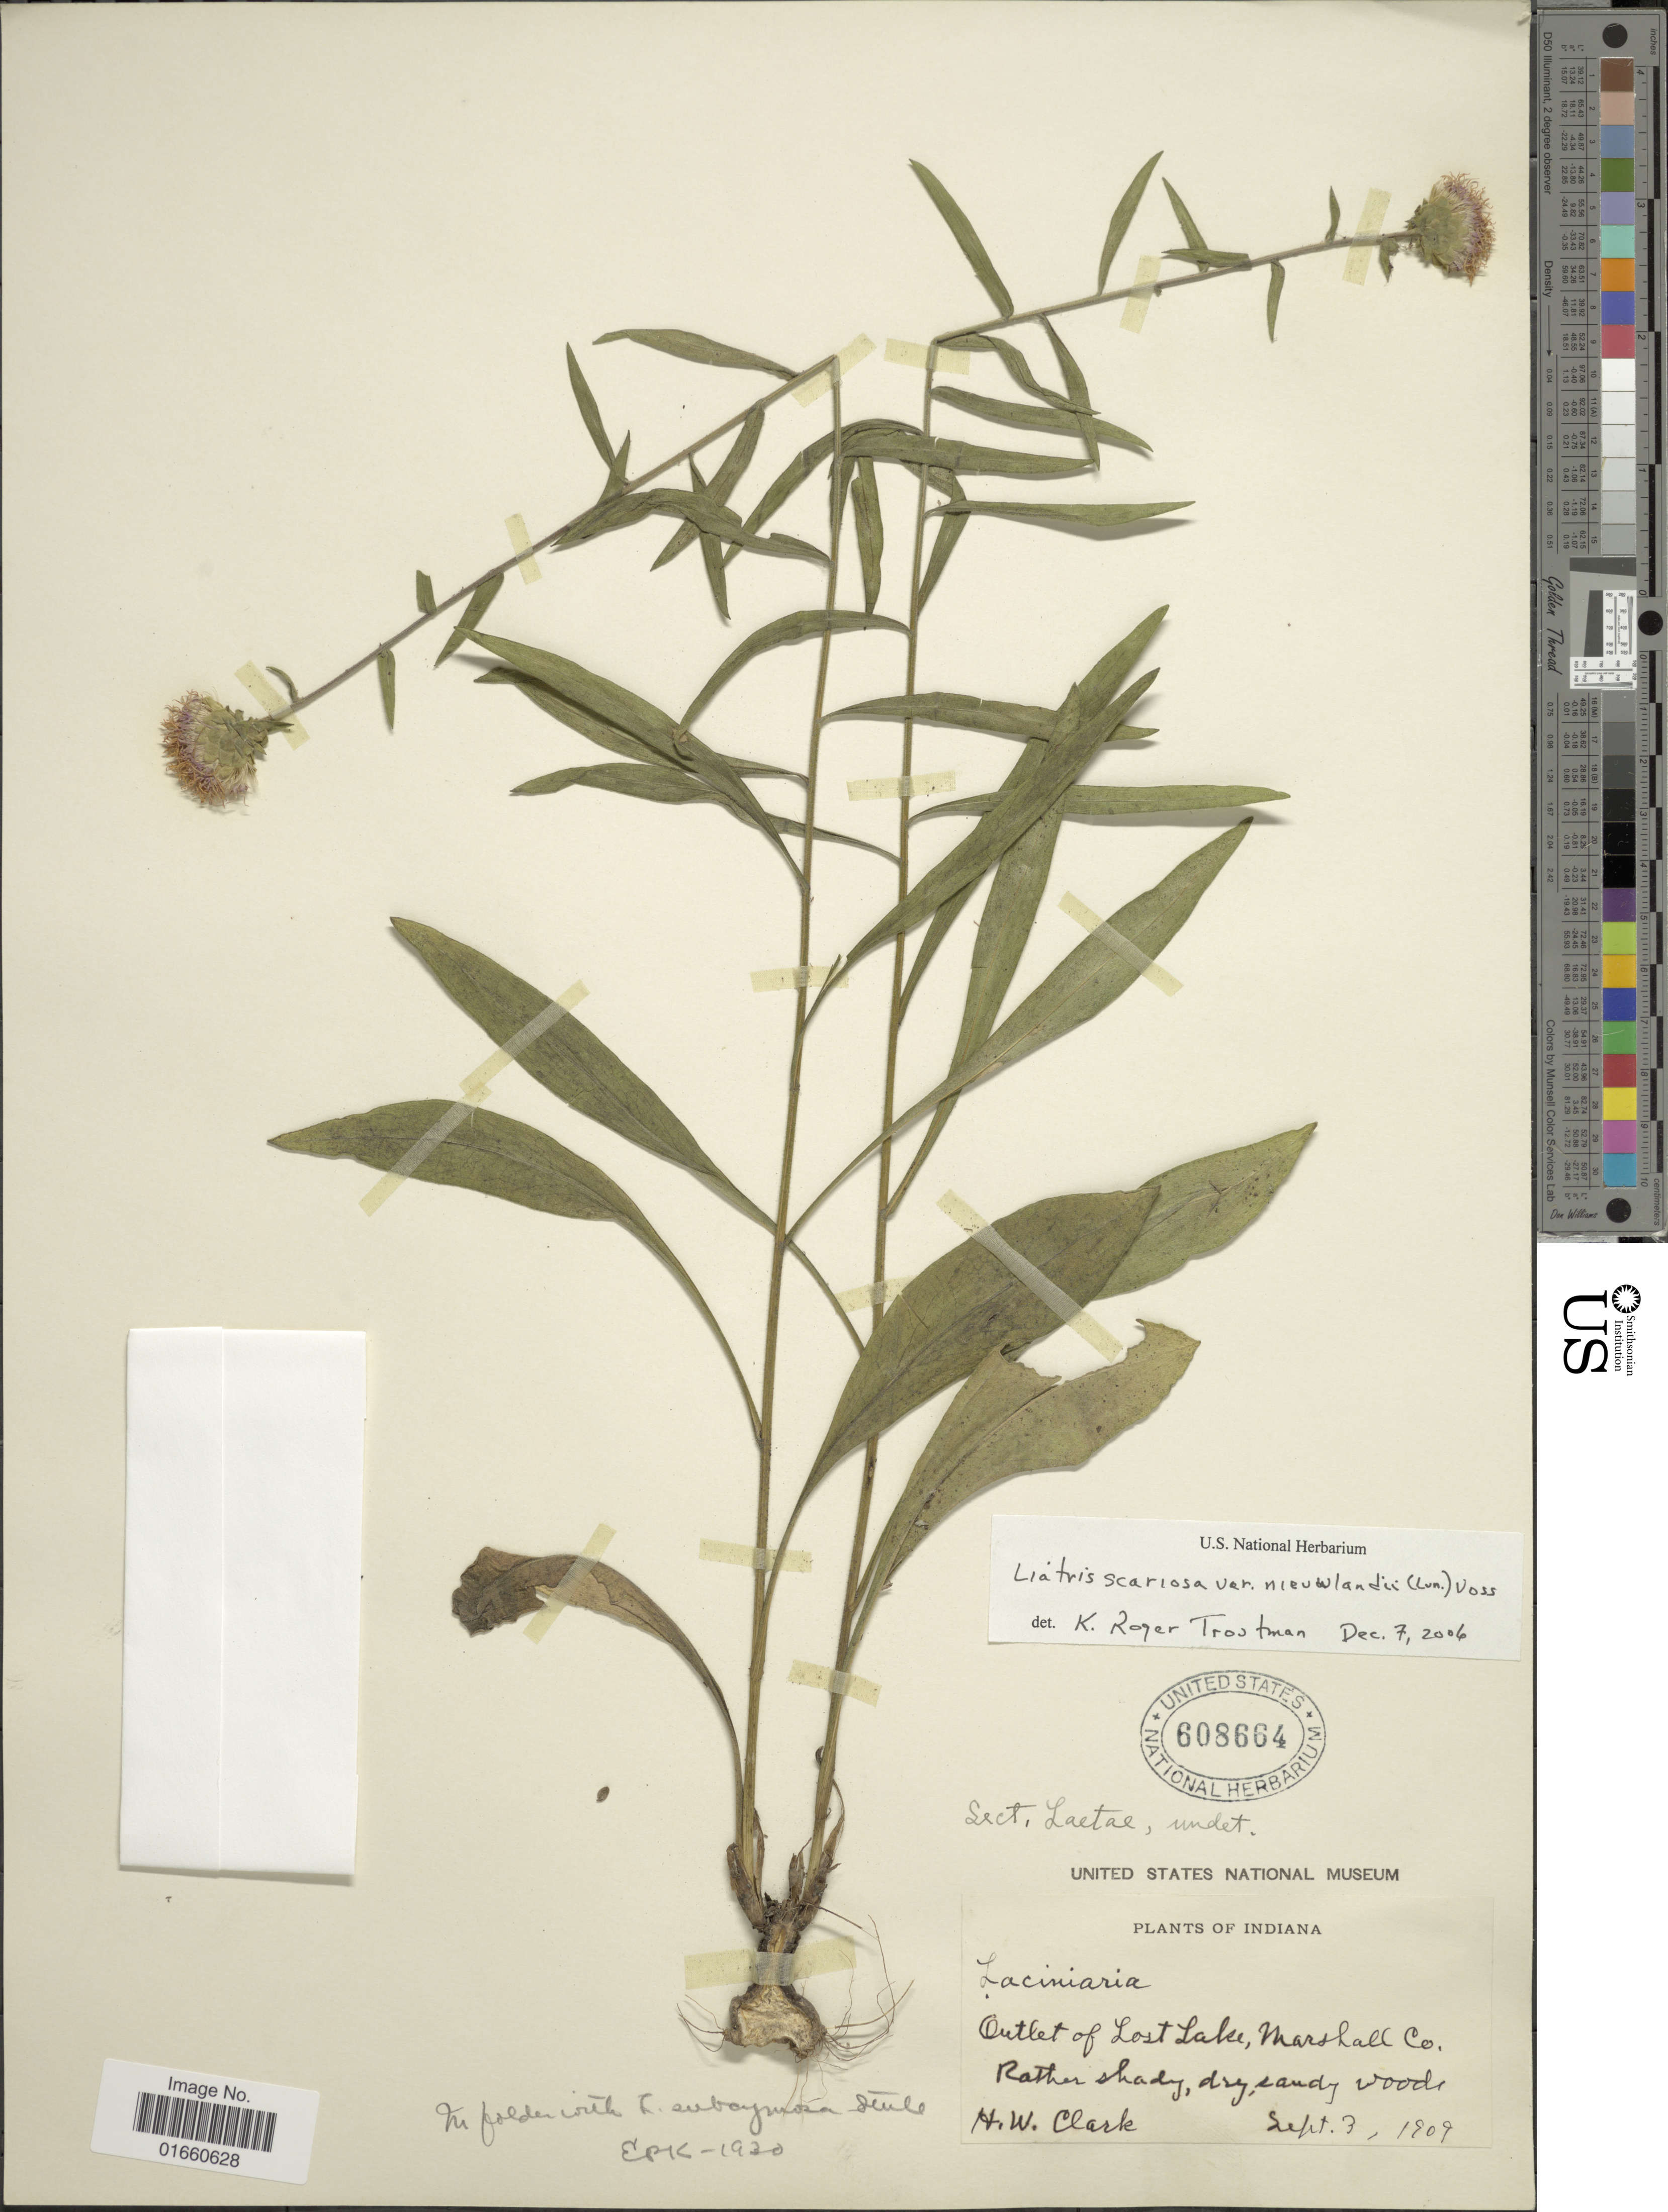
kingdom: Plantae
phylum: Tracheophyta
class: Magnoliopsida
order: Asterales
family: Asteraceae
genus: Liatris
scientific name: Liatris scariosa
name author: (L.) Willd.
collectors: H. W. Clark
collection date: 1909-09-03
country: United States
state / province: Indiana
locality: Outlet of Lost Lake, Marshall Co.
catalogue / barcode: US 608664